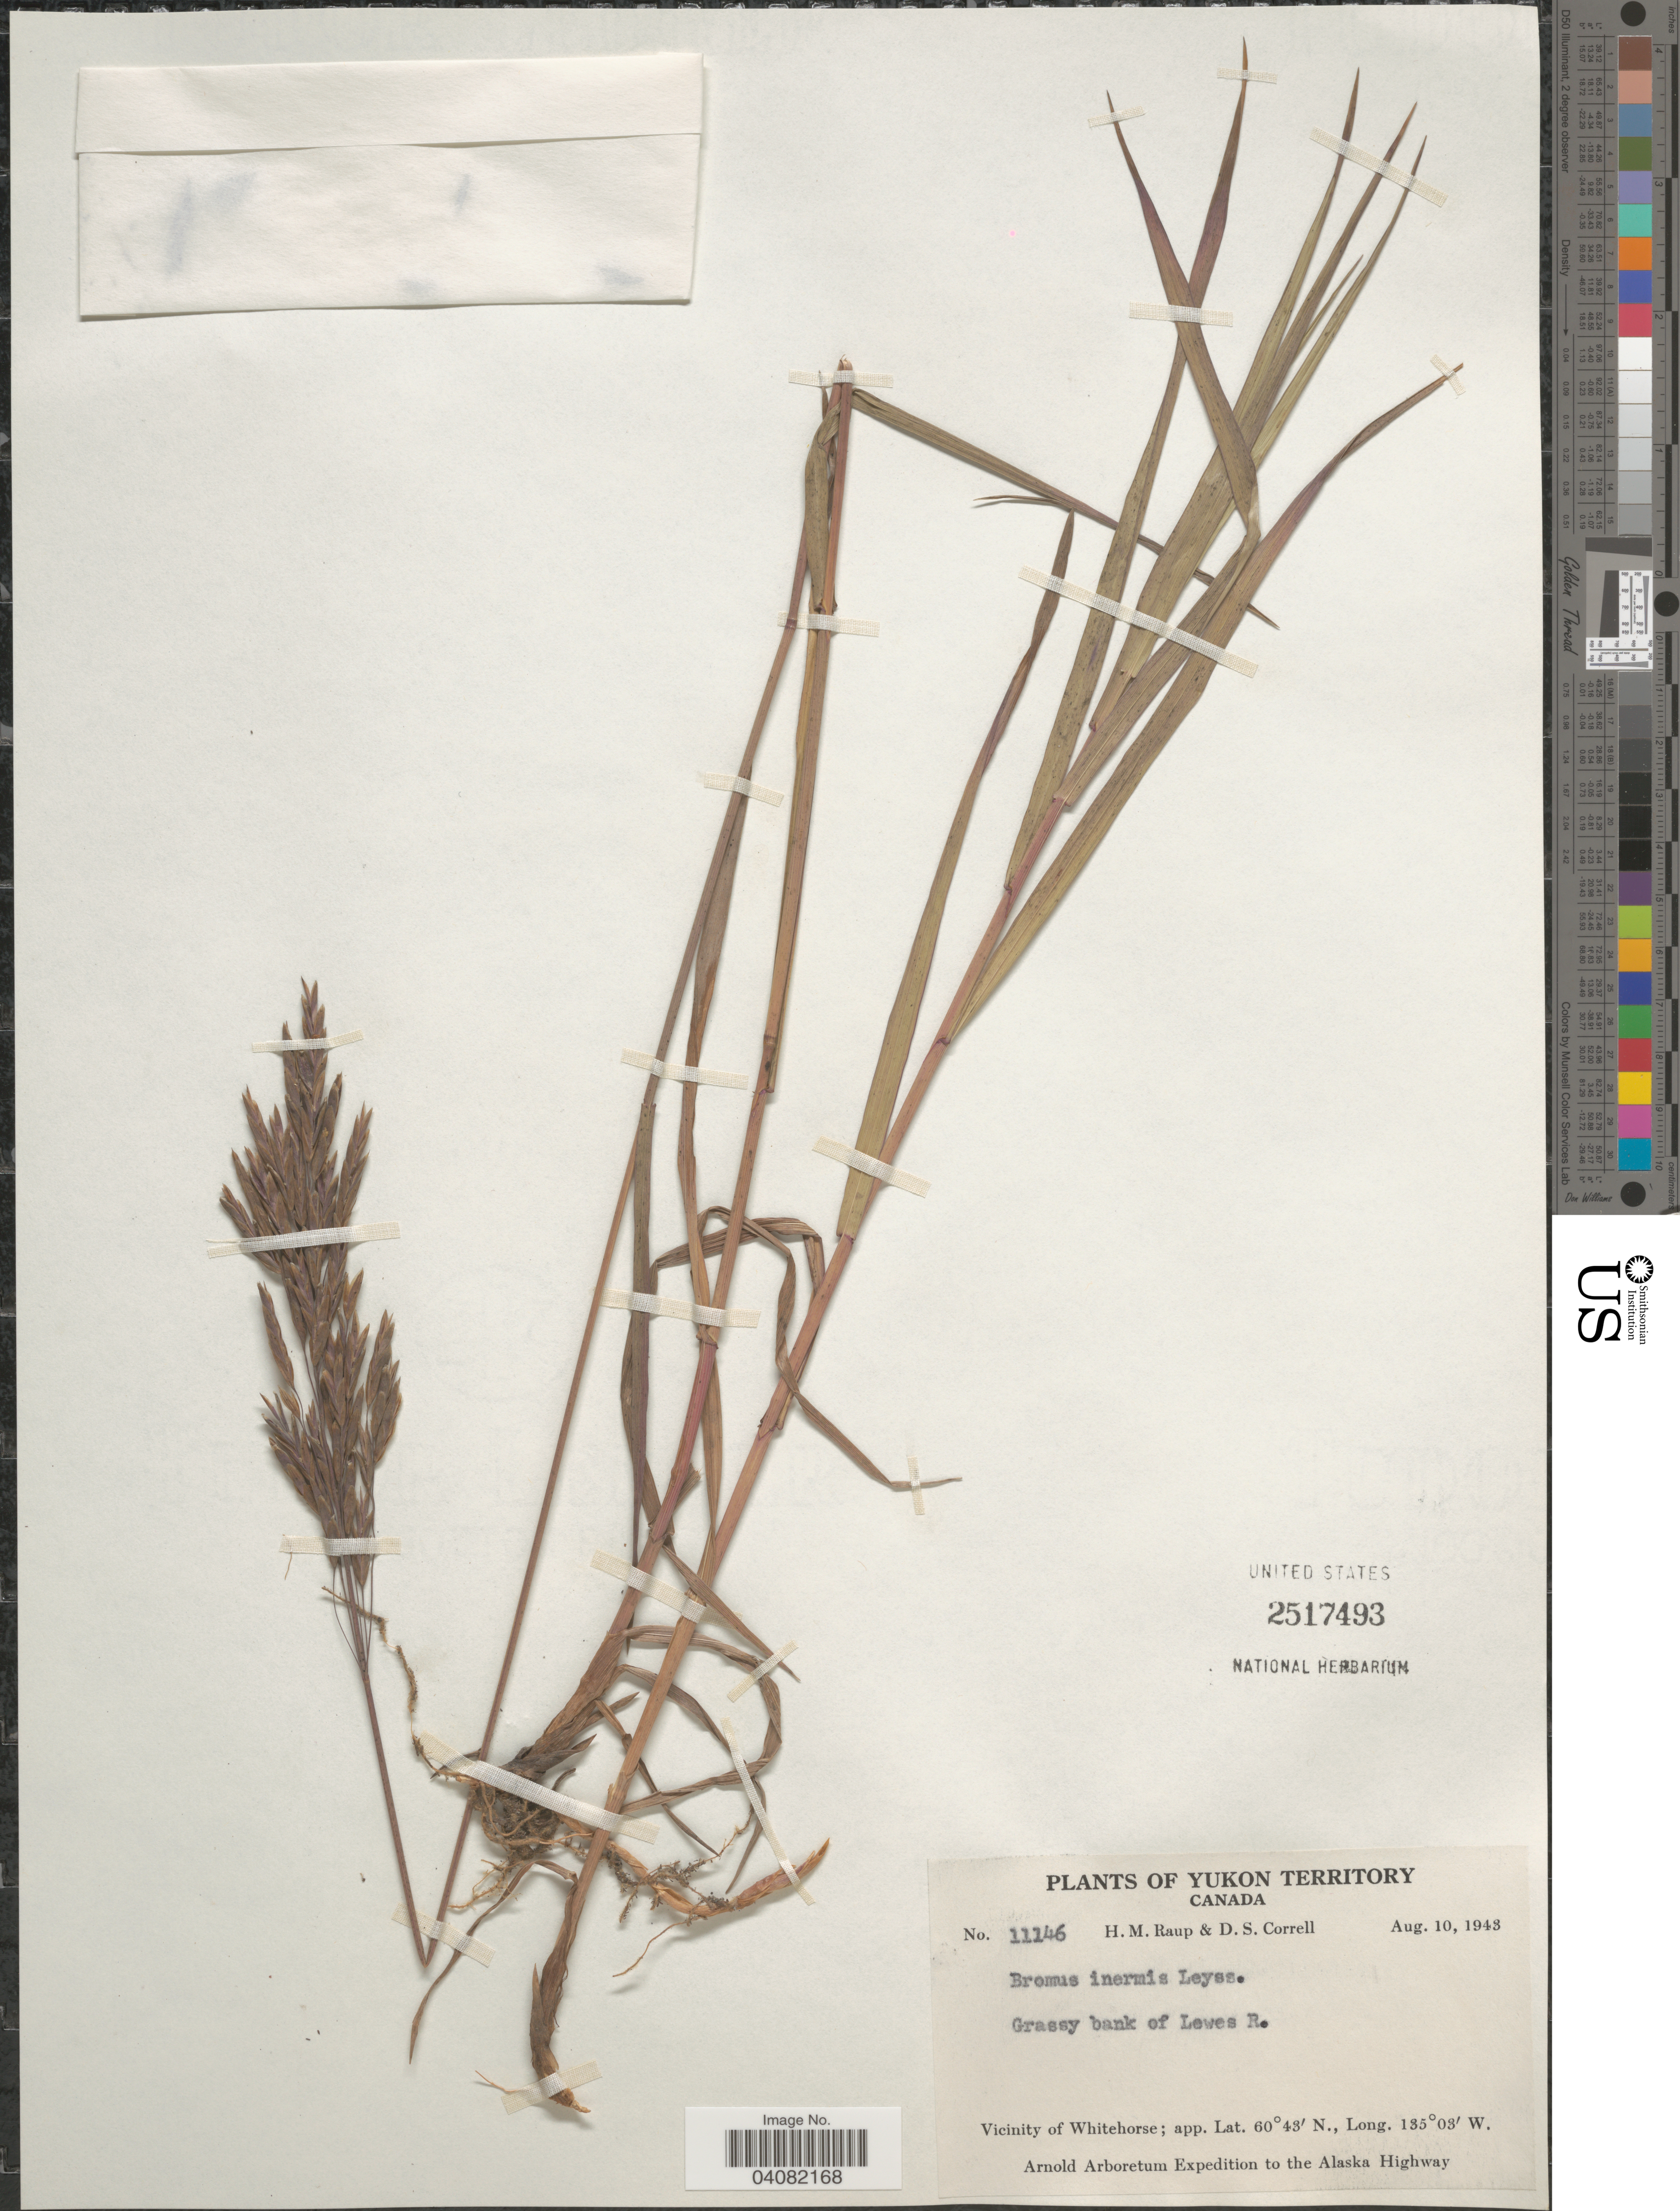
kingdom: Plantae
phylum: Tracheophyta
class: Liliopsida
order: Poales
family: Poaceae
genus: Bromus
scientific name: Bromus inermis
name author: Leyss.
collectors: H. Raup & D. S. Correll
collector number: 11146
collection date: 1943-08-10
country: Canada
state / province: Yukon Territory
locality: Grassy bank of Lewes R. Vicinity of Whitehorse. Arnold Arboretum Expedition to the Alaska Highway.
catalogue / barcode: US 2517493